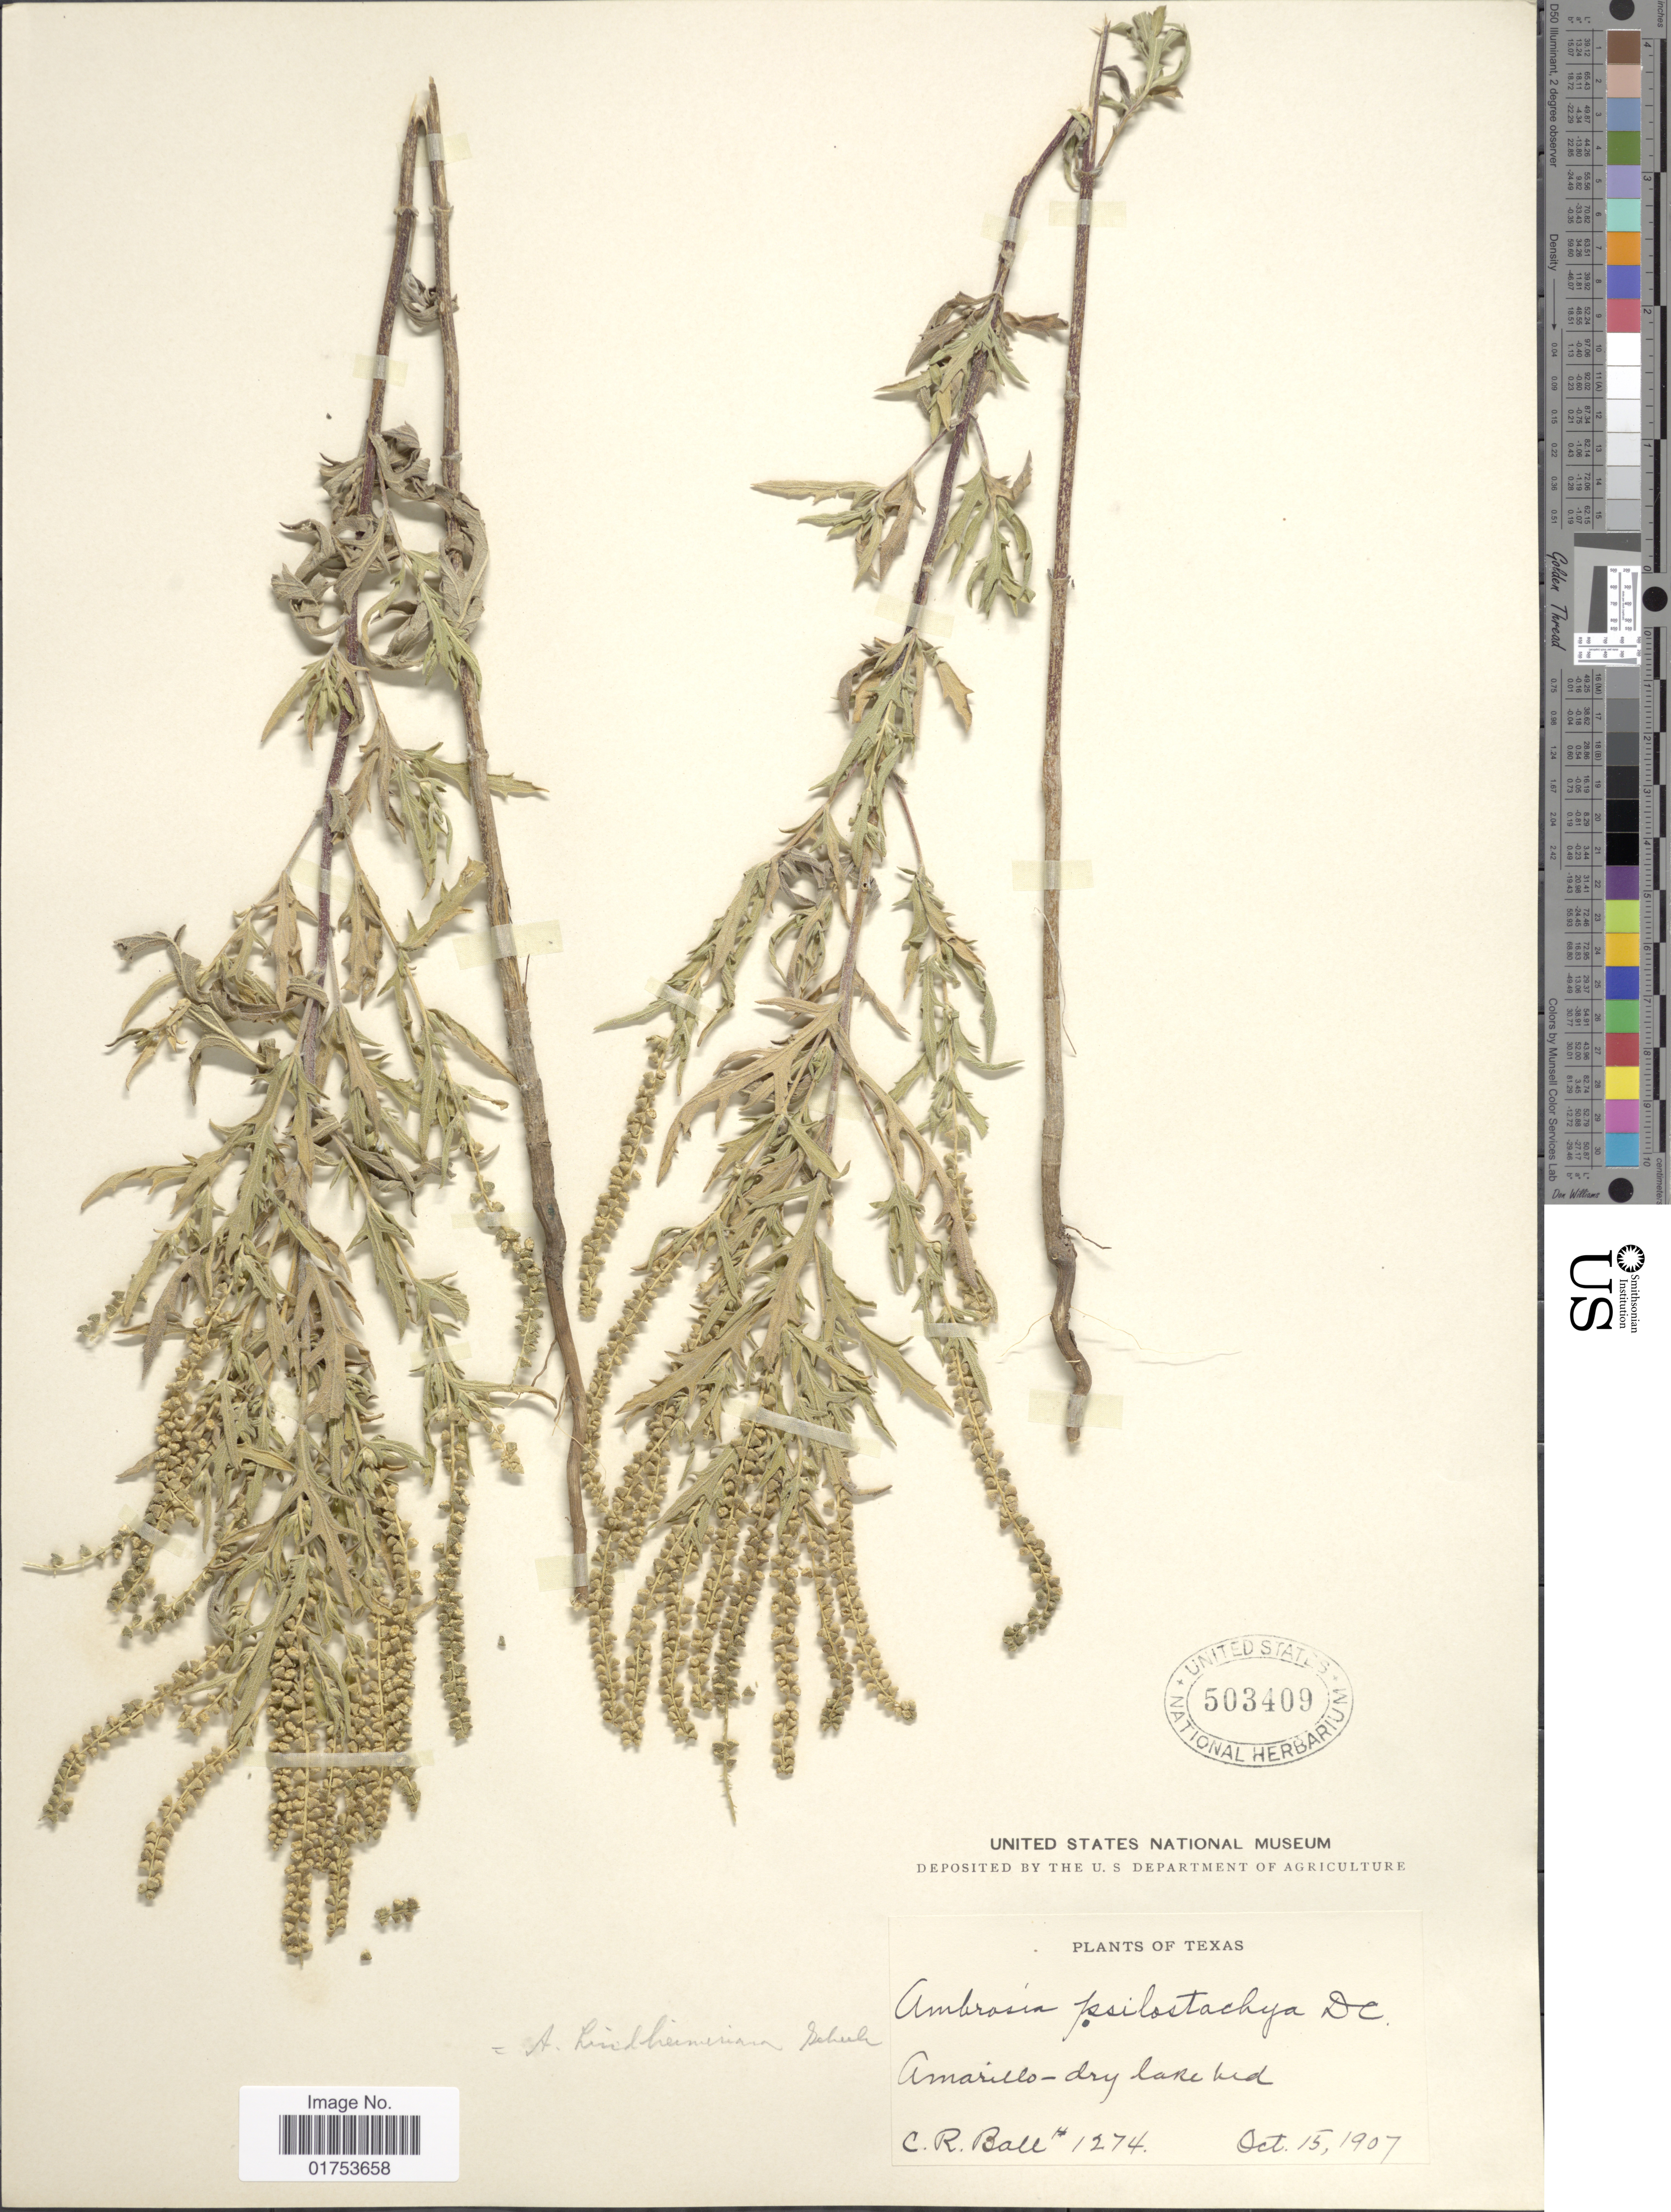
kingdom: Plantae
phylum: Tracheophyta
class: Magnoliopsida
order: Asterales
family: Asteraceae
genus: Ambrosia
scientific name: Ambrosia psilostachya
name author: DC.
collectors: C. R. Ball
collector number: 1274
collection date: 1907-10-15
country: United States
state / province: Texas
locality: Amarillo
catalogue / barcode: US 503409